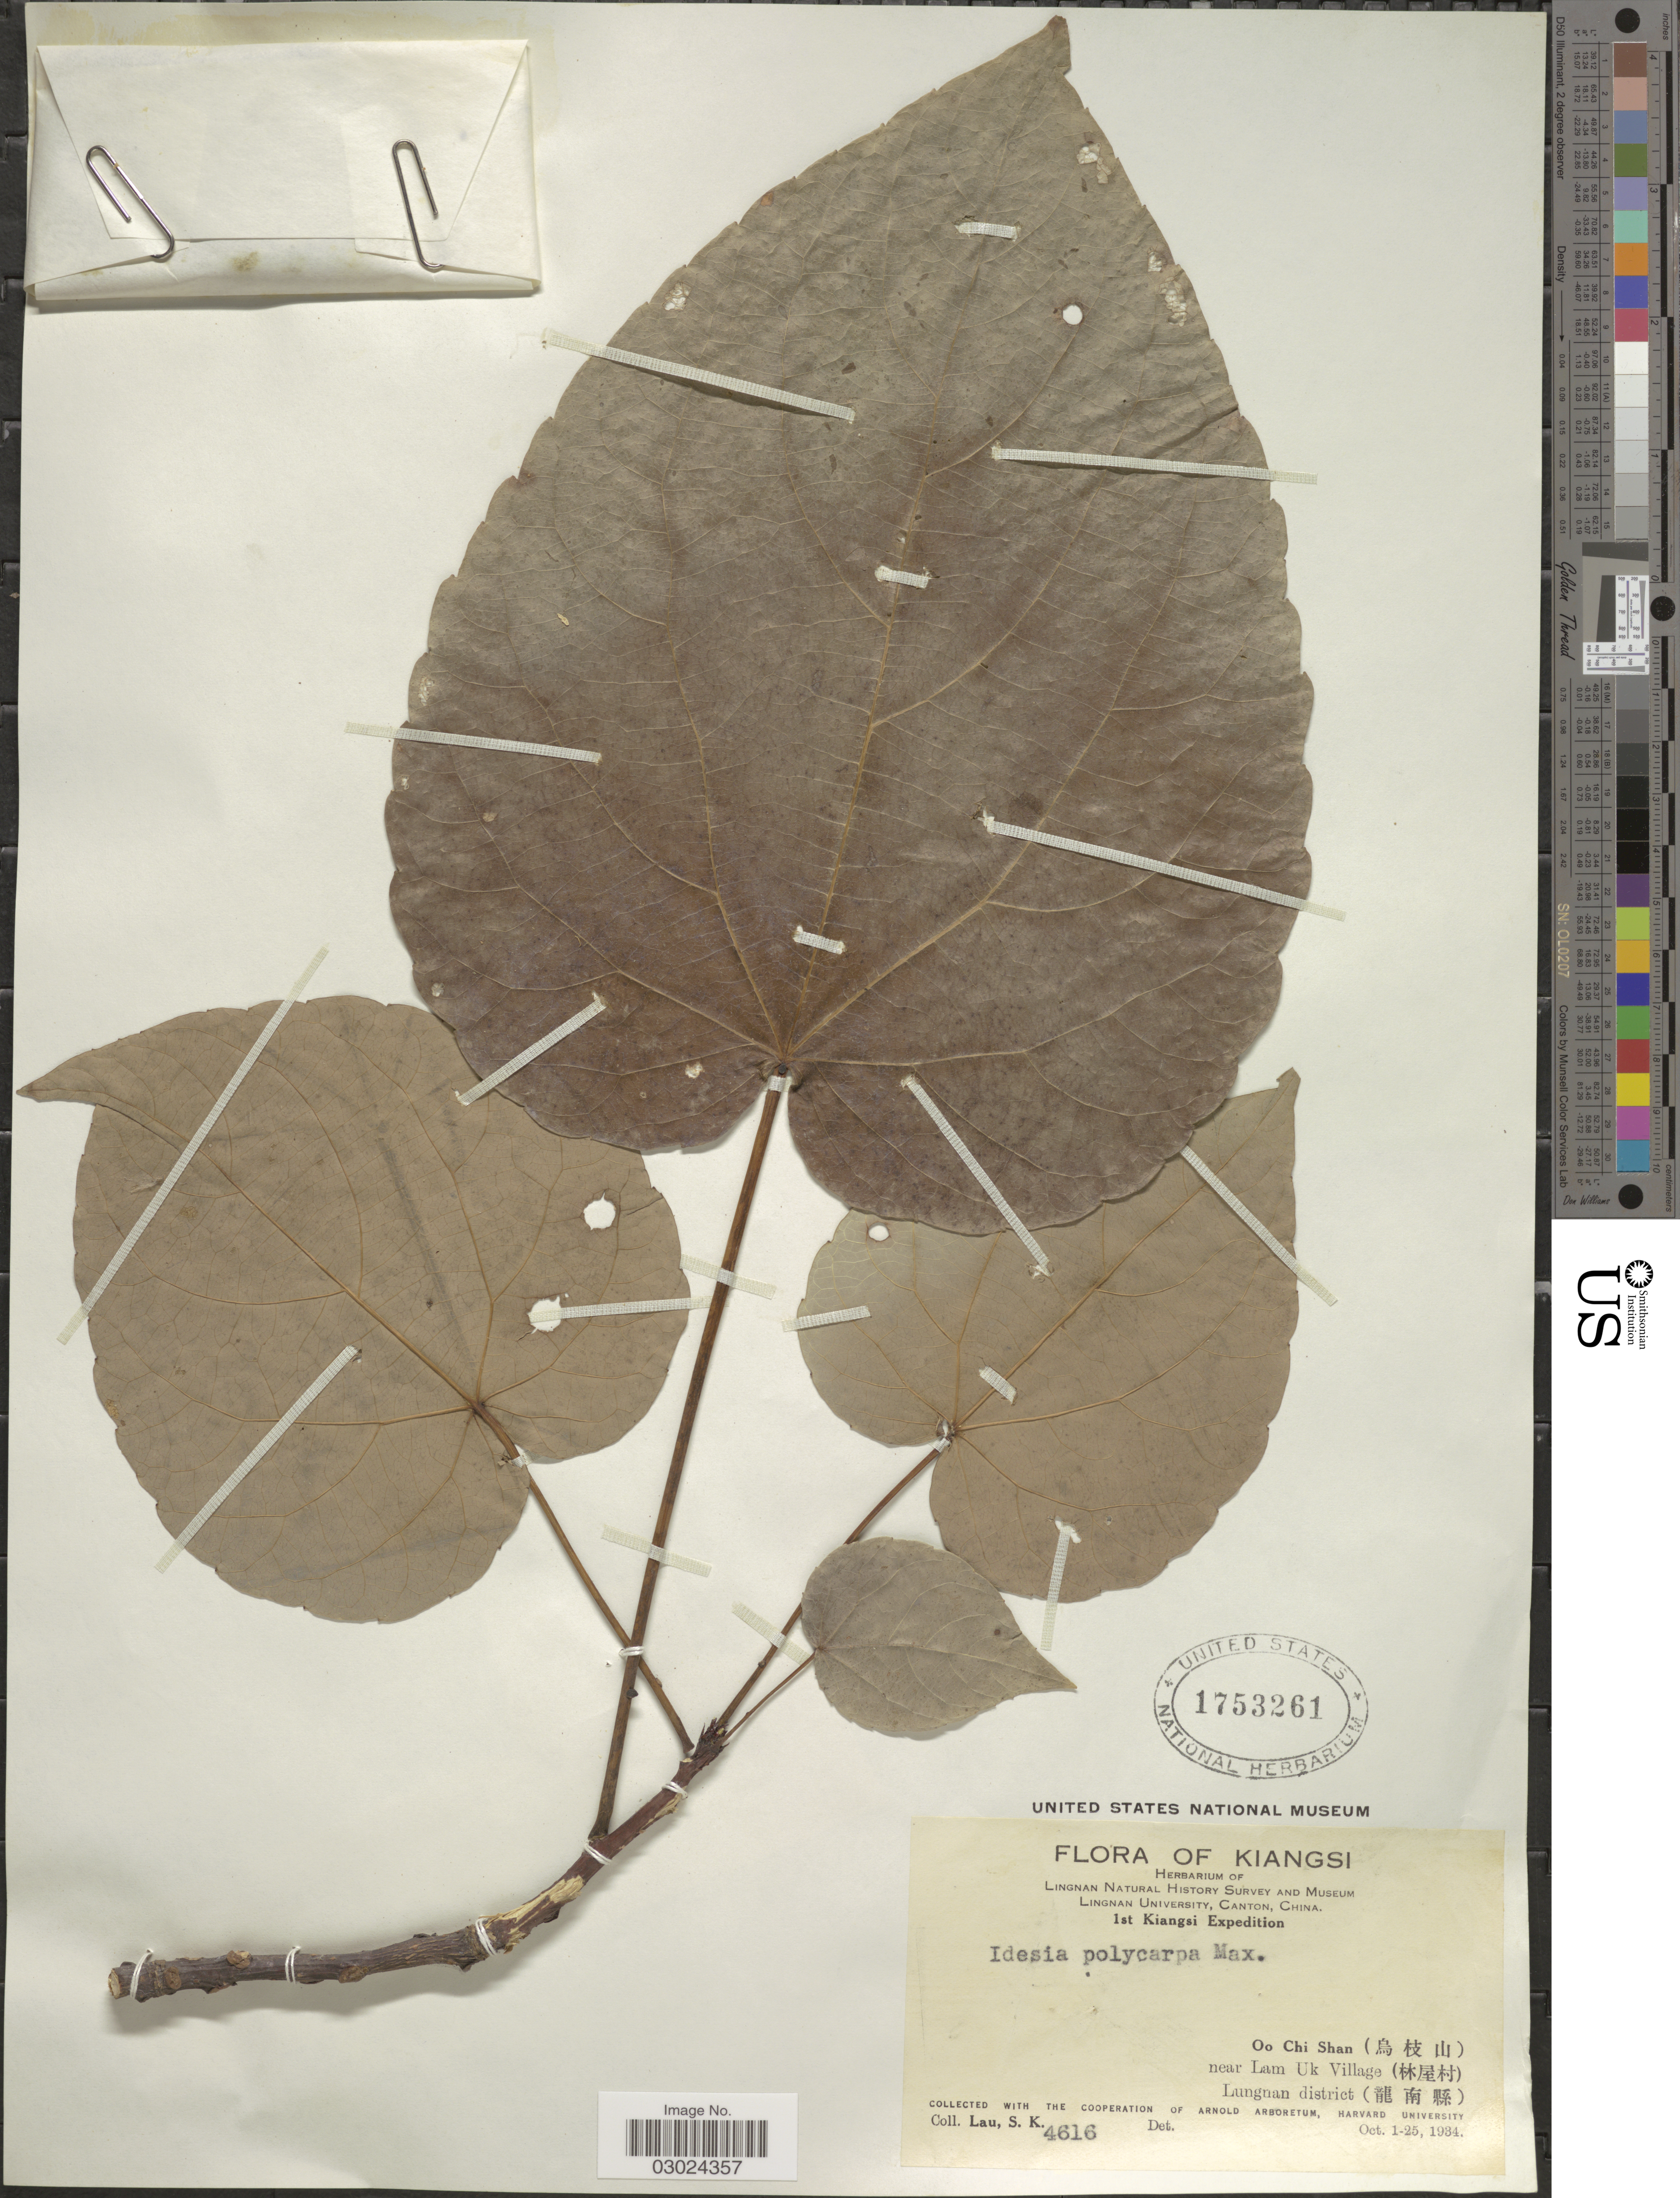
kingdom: Plantae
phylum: Tracheophyta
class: Magnoliopsida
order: Malpighiales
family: Salicaceae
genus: Idesia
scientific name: Idesia polycarpa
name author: Maxim.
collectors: S. K. Lau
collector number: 4616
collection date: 1934-10-01/1934-10-25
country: China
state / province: Jiangxi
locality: Kiangsi. Oo Chi Shan (X) near Lam Uk Village (X). Lungnan district (X).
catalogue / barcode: US 1753261